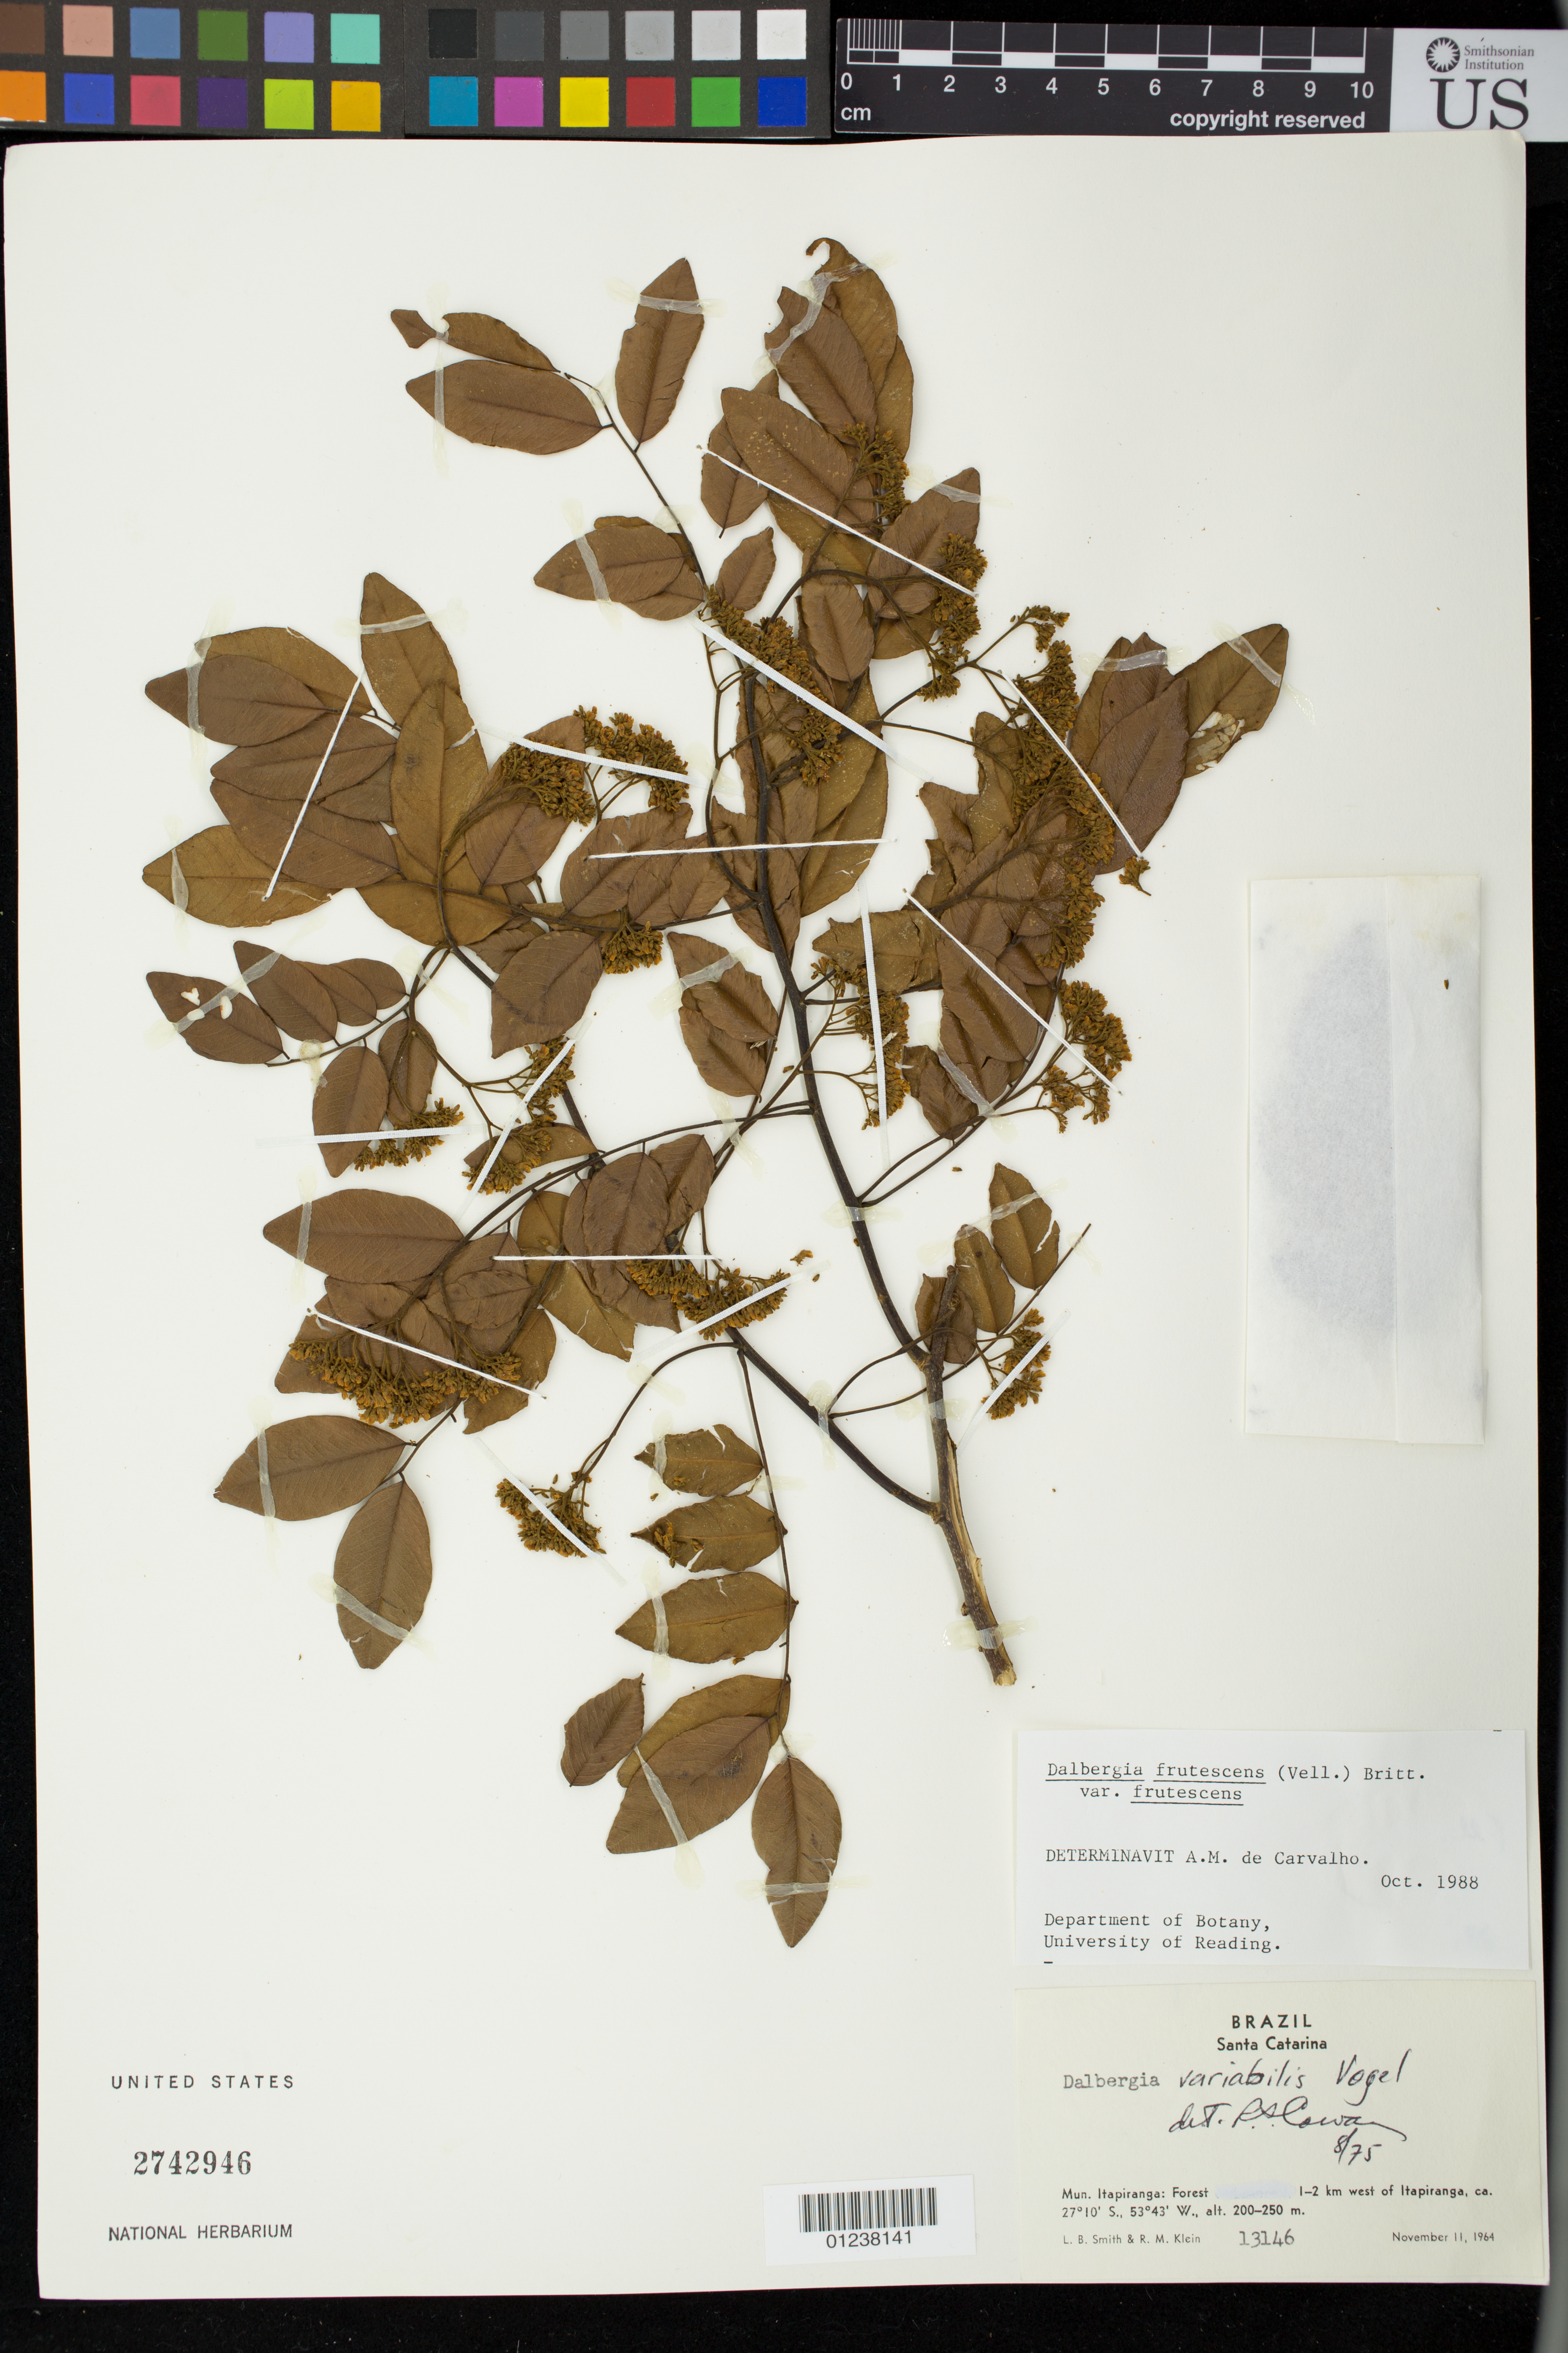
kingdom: Plantae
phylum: Tracheophyta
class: Magnoliopsida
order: Fabales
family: Fabaceae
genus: Dalbergia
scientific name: Dalbergia frutescens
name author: (Vell.) Britton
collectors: L. Smith & R. M. Klein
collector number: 13146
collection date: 1964-11-11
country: Brazil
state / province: Santa Catarina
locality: Mun. Itapiranga,1-2 km west of Itaparinga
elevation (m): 200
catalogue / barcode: US 2742946